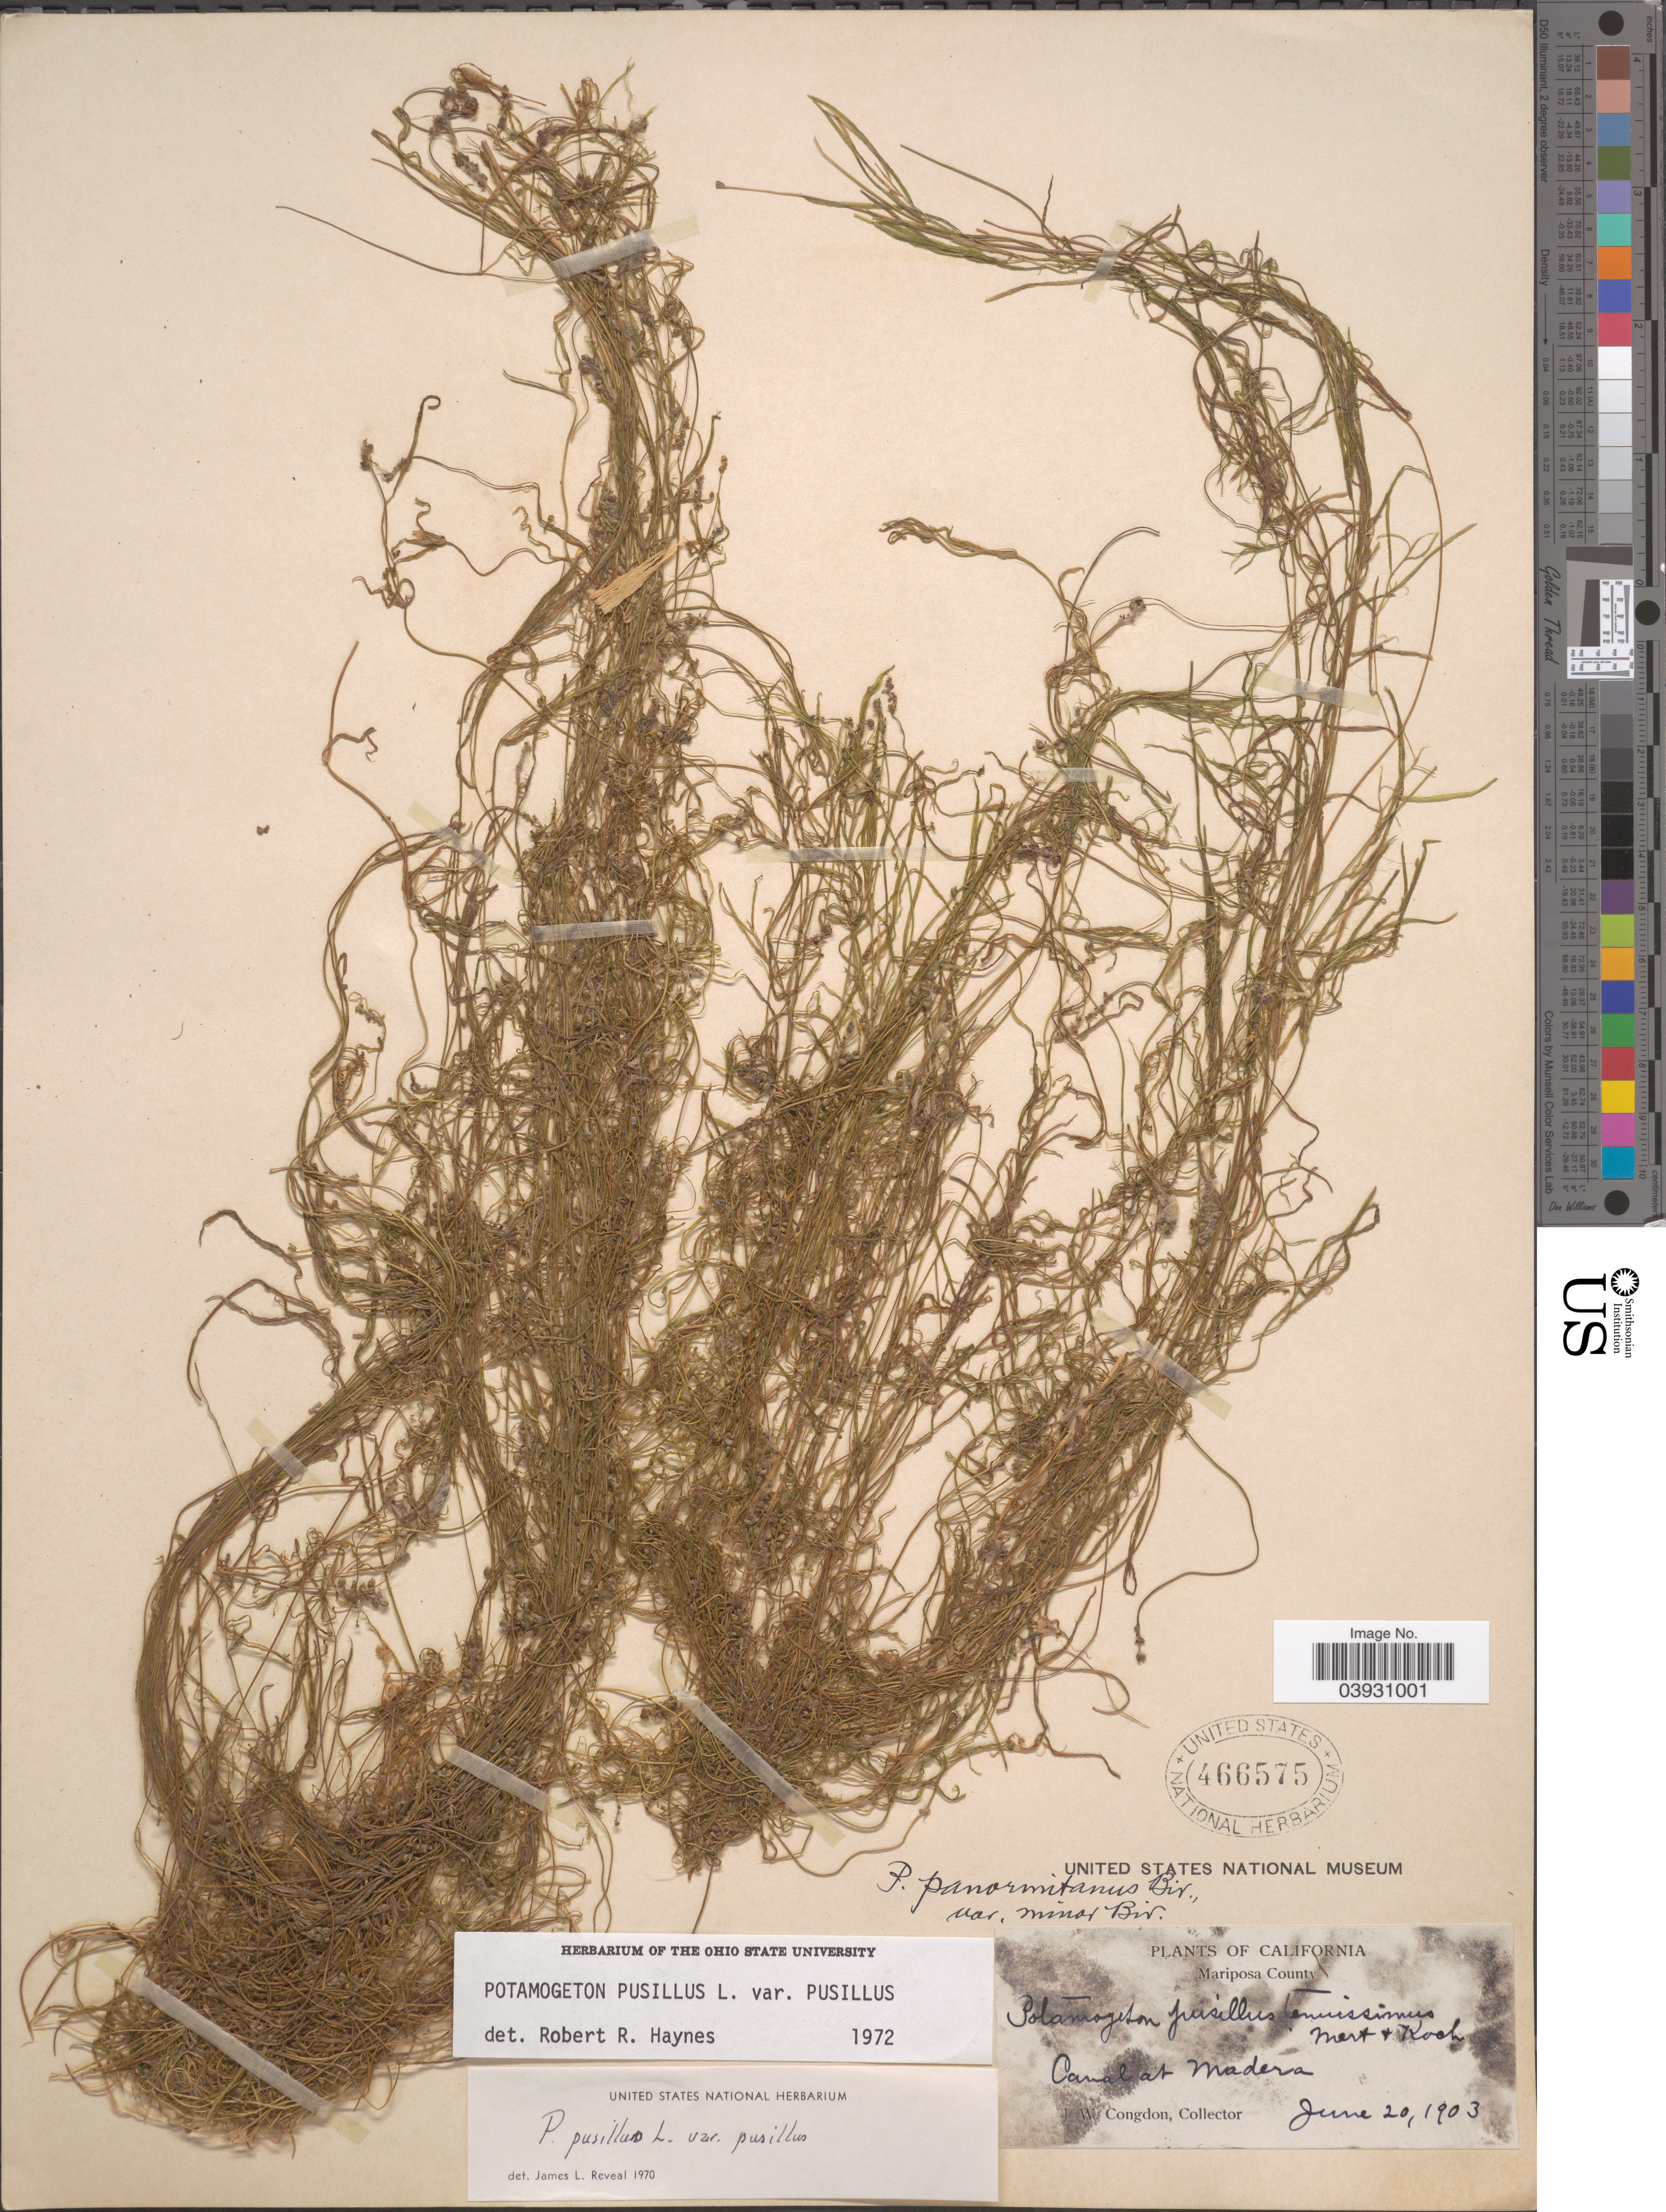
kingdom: Plantae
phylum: Tracheophyta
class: Liliopsida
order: Alismatales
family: Potamogetonaceae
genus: Potamogeton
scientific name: Potamogeton pusillus var. pusillus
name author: L.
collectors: J. W. Congdon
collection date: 1903-06-20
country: United States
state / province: California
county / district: Mariposa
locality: Mariposa County. Canal at Madera.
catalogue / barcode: US 466575